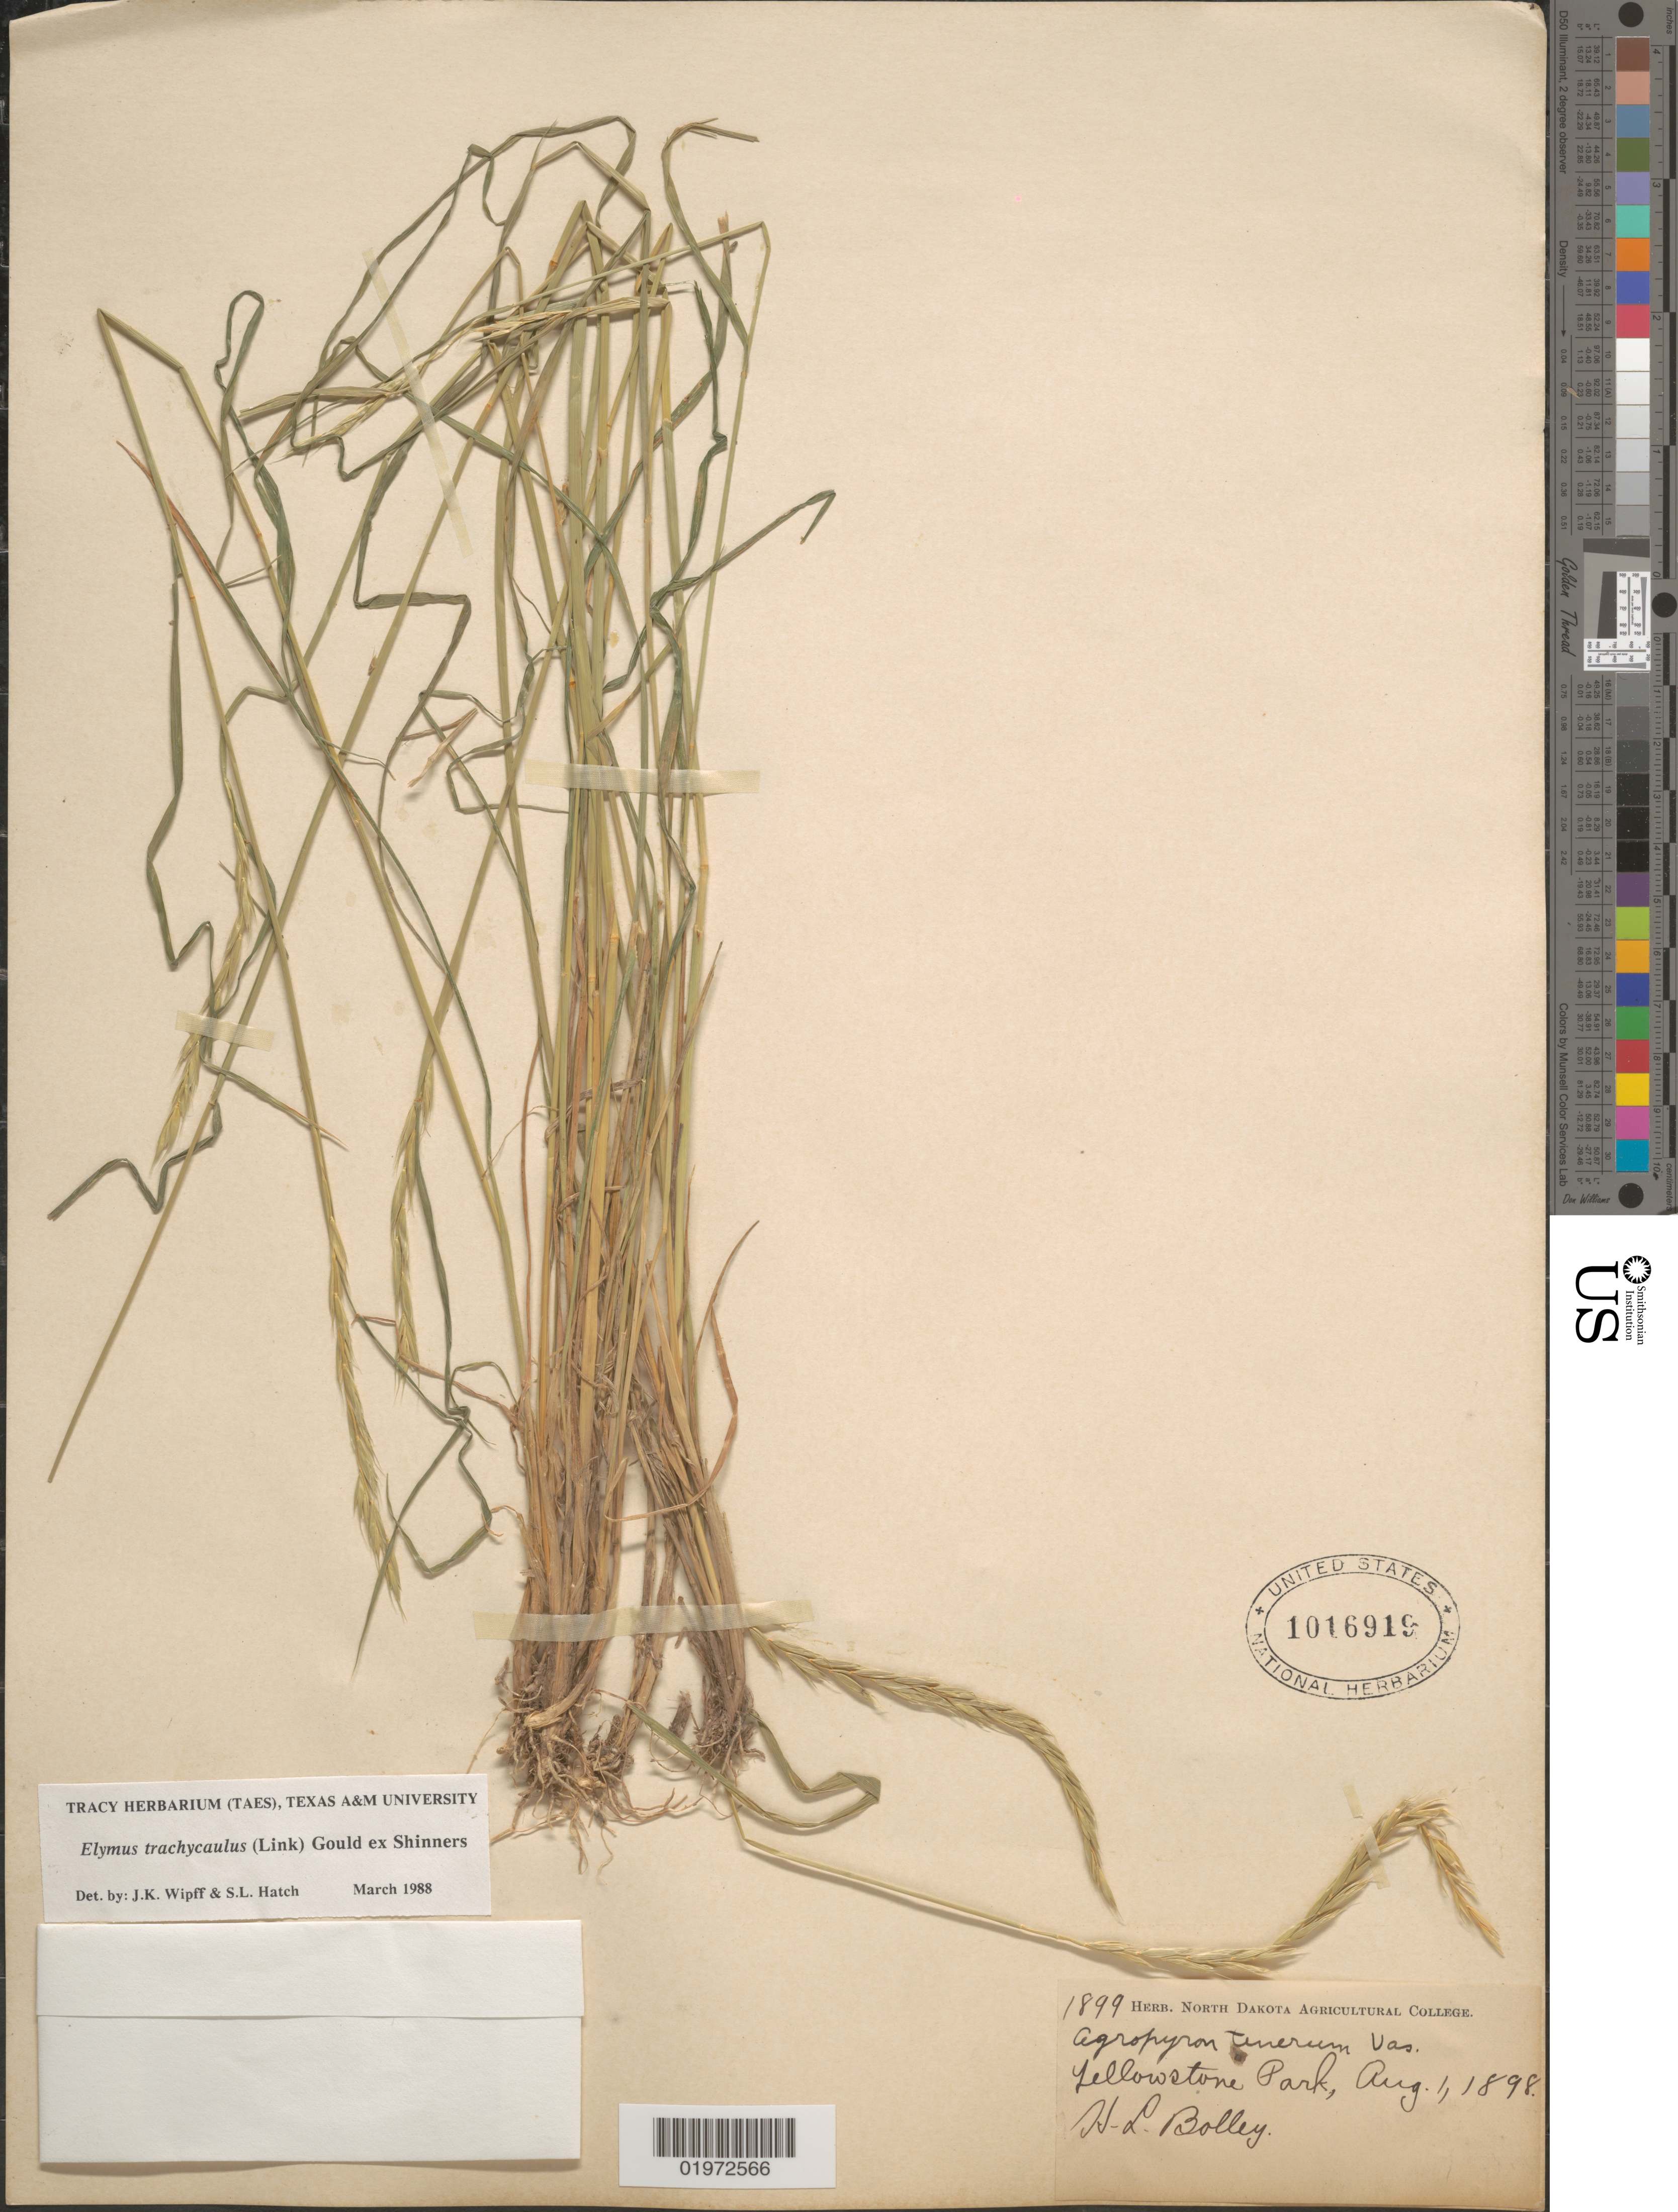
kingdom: Plantae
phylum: Tracheophyta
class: Liliopsida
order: Poales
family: Poaceae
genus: Elymus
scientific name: Elymus trachycaulus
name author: (Link) Gould ex Shinners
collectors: H. Bolley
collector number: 1899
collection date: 1898-08-01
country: United States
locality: Yellowstone Park.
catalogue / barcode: US 1016919